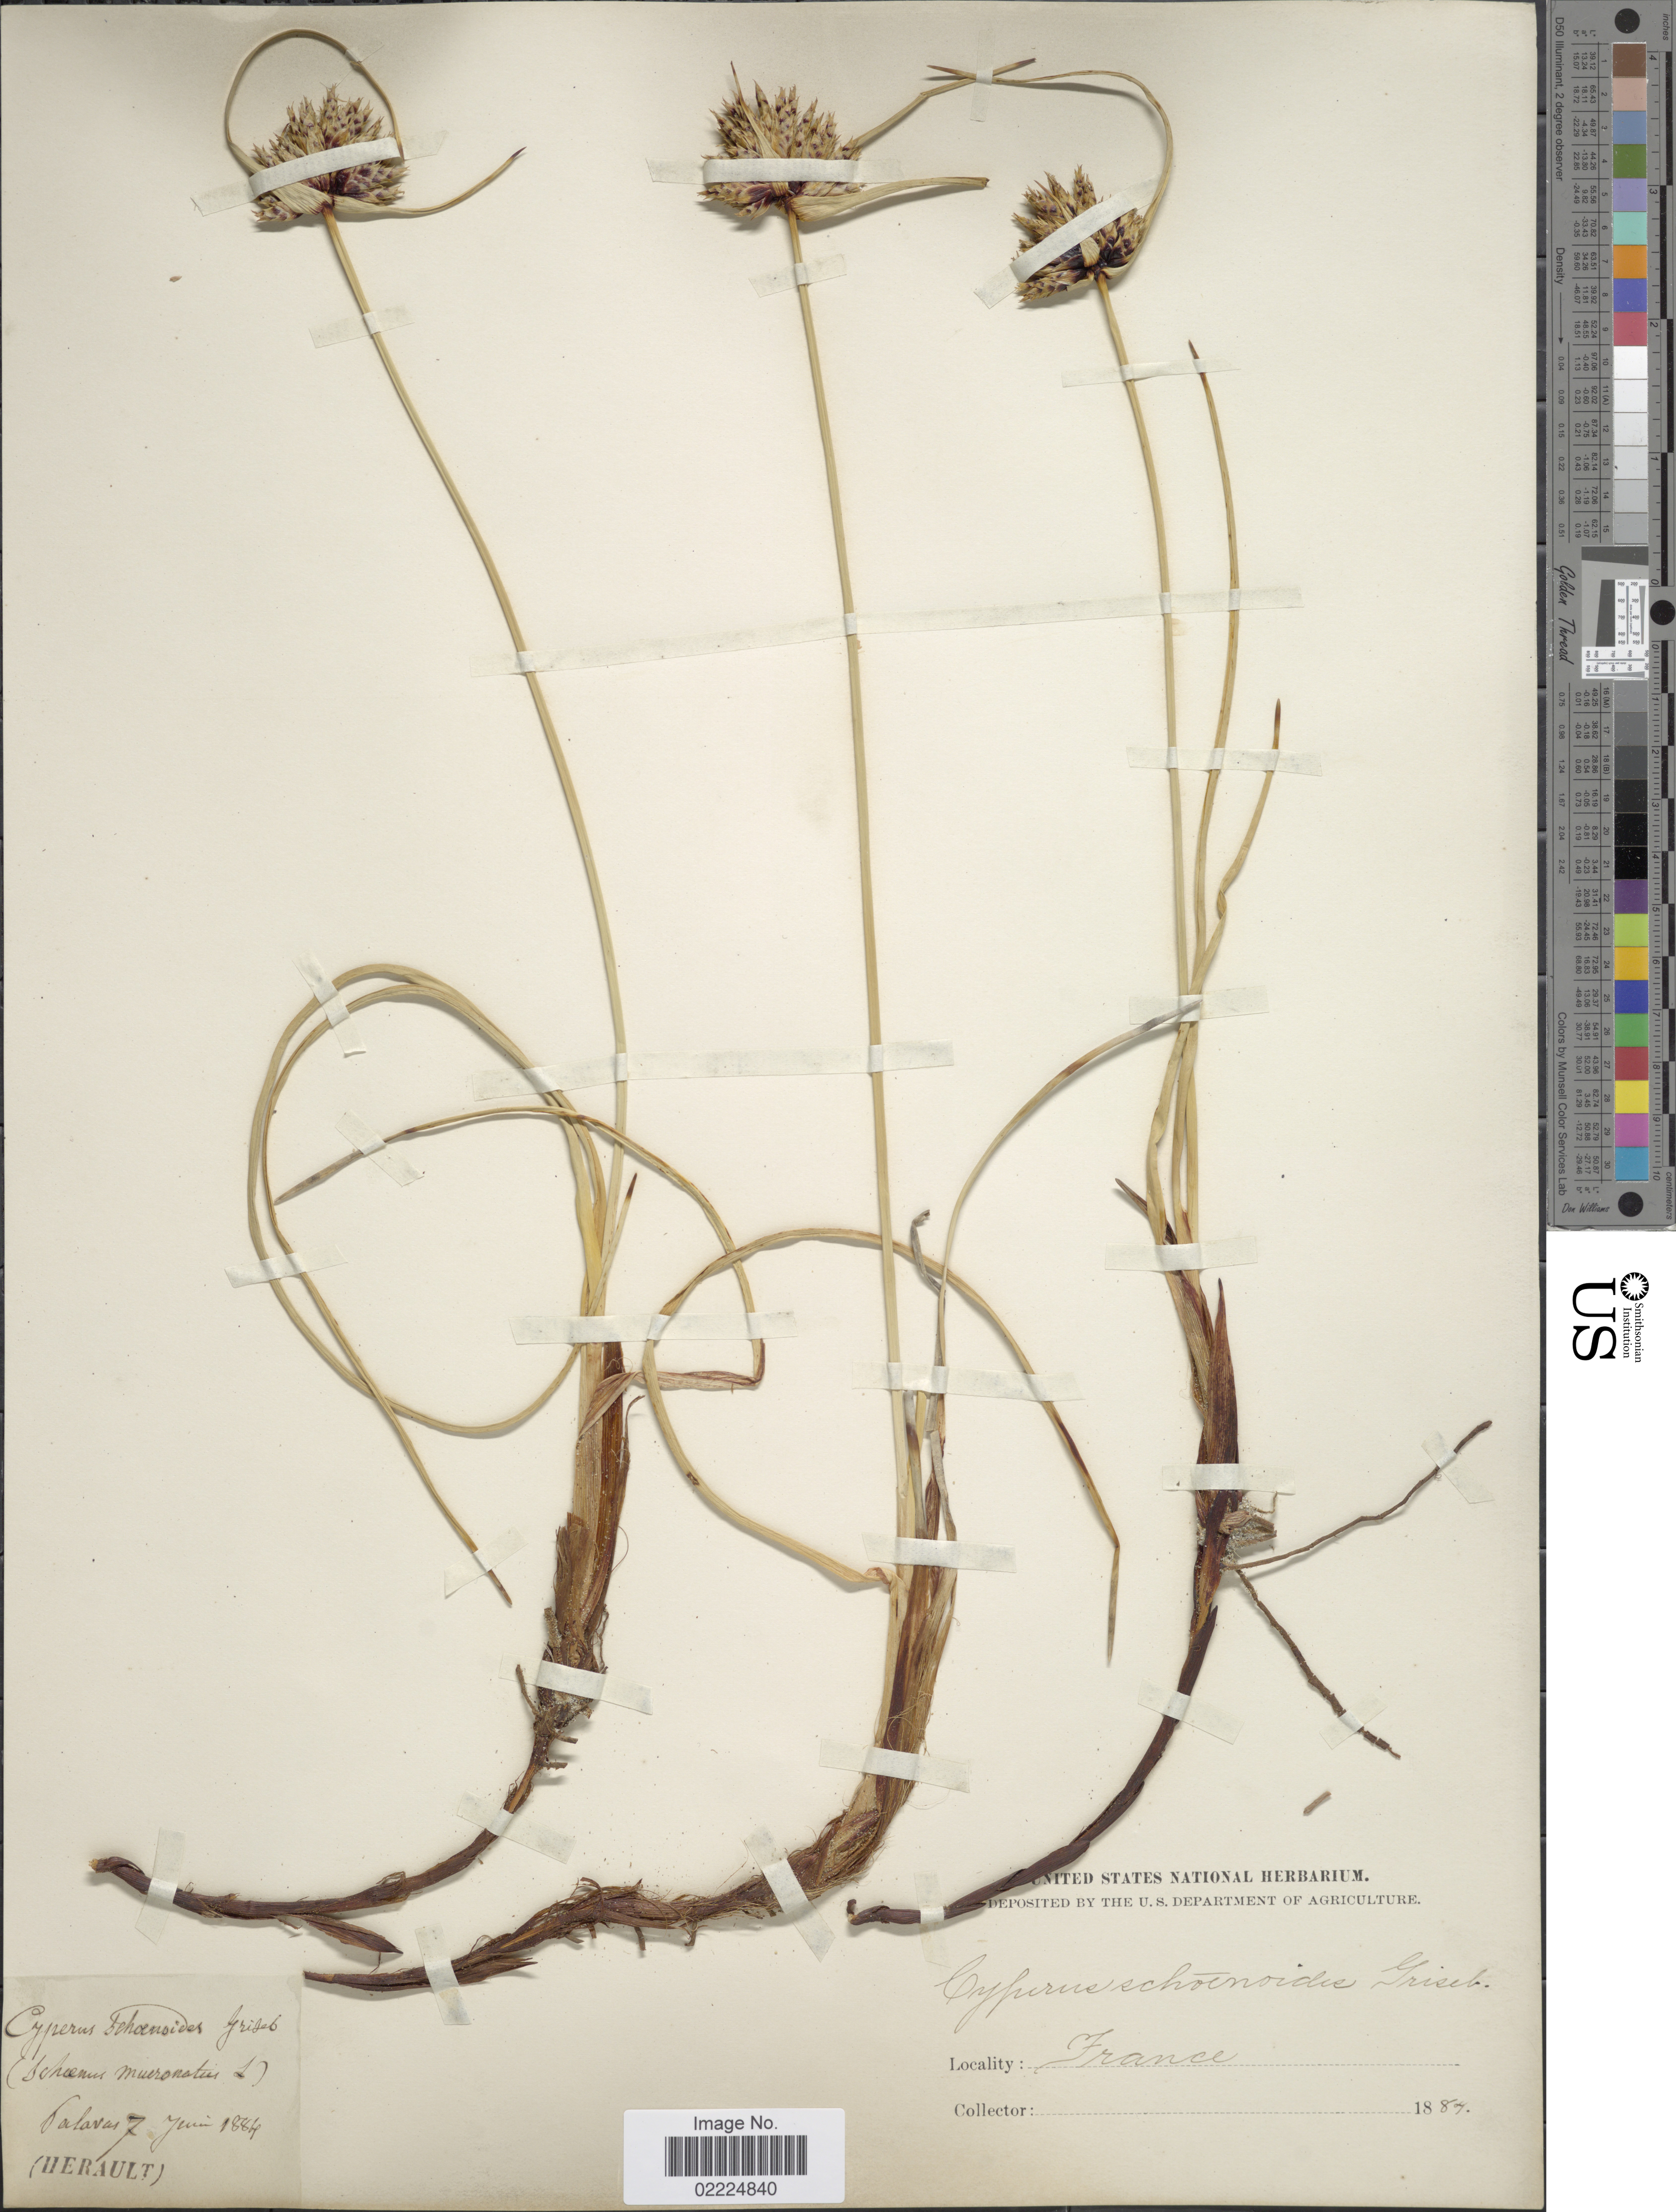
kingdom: Plantae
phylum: Tracheophyta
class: Liliopsida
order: Poales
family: Cyperaceae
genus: Cyperus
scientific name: Cyperus capitatus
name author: Vand.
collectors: ex herb. United States National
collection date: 1884-06-07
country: France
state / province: Occitanie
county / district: Hérault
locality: France, Palavas. (Herault)